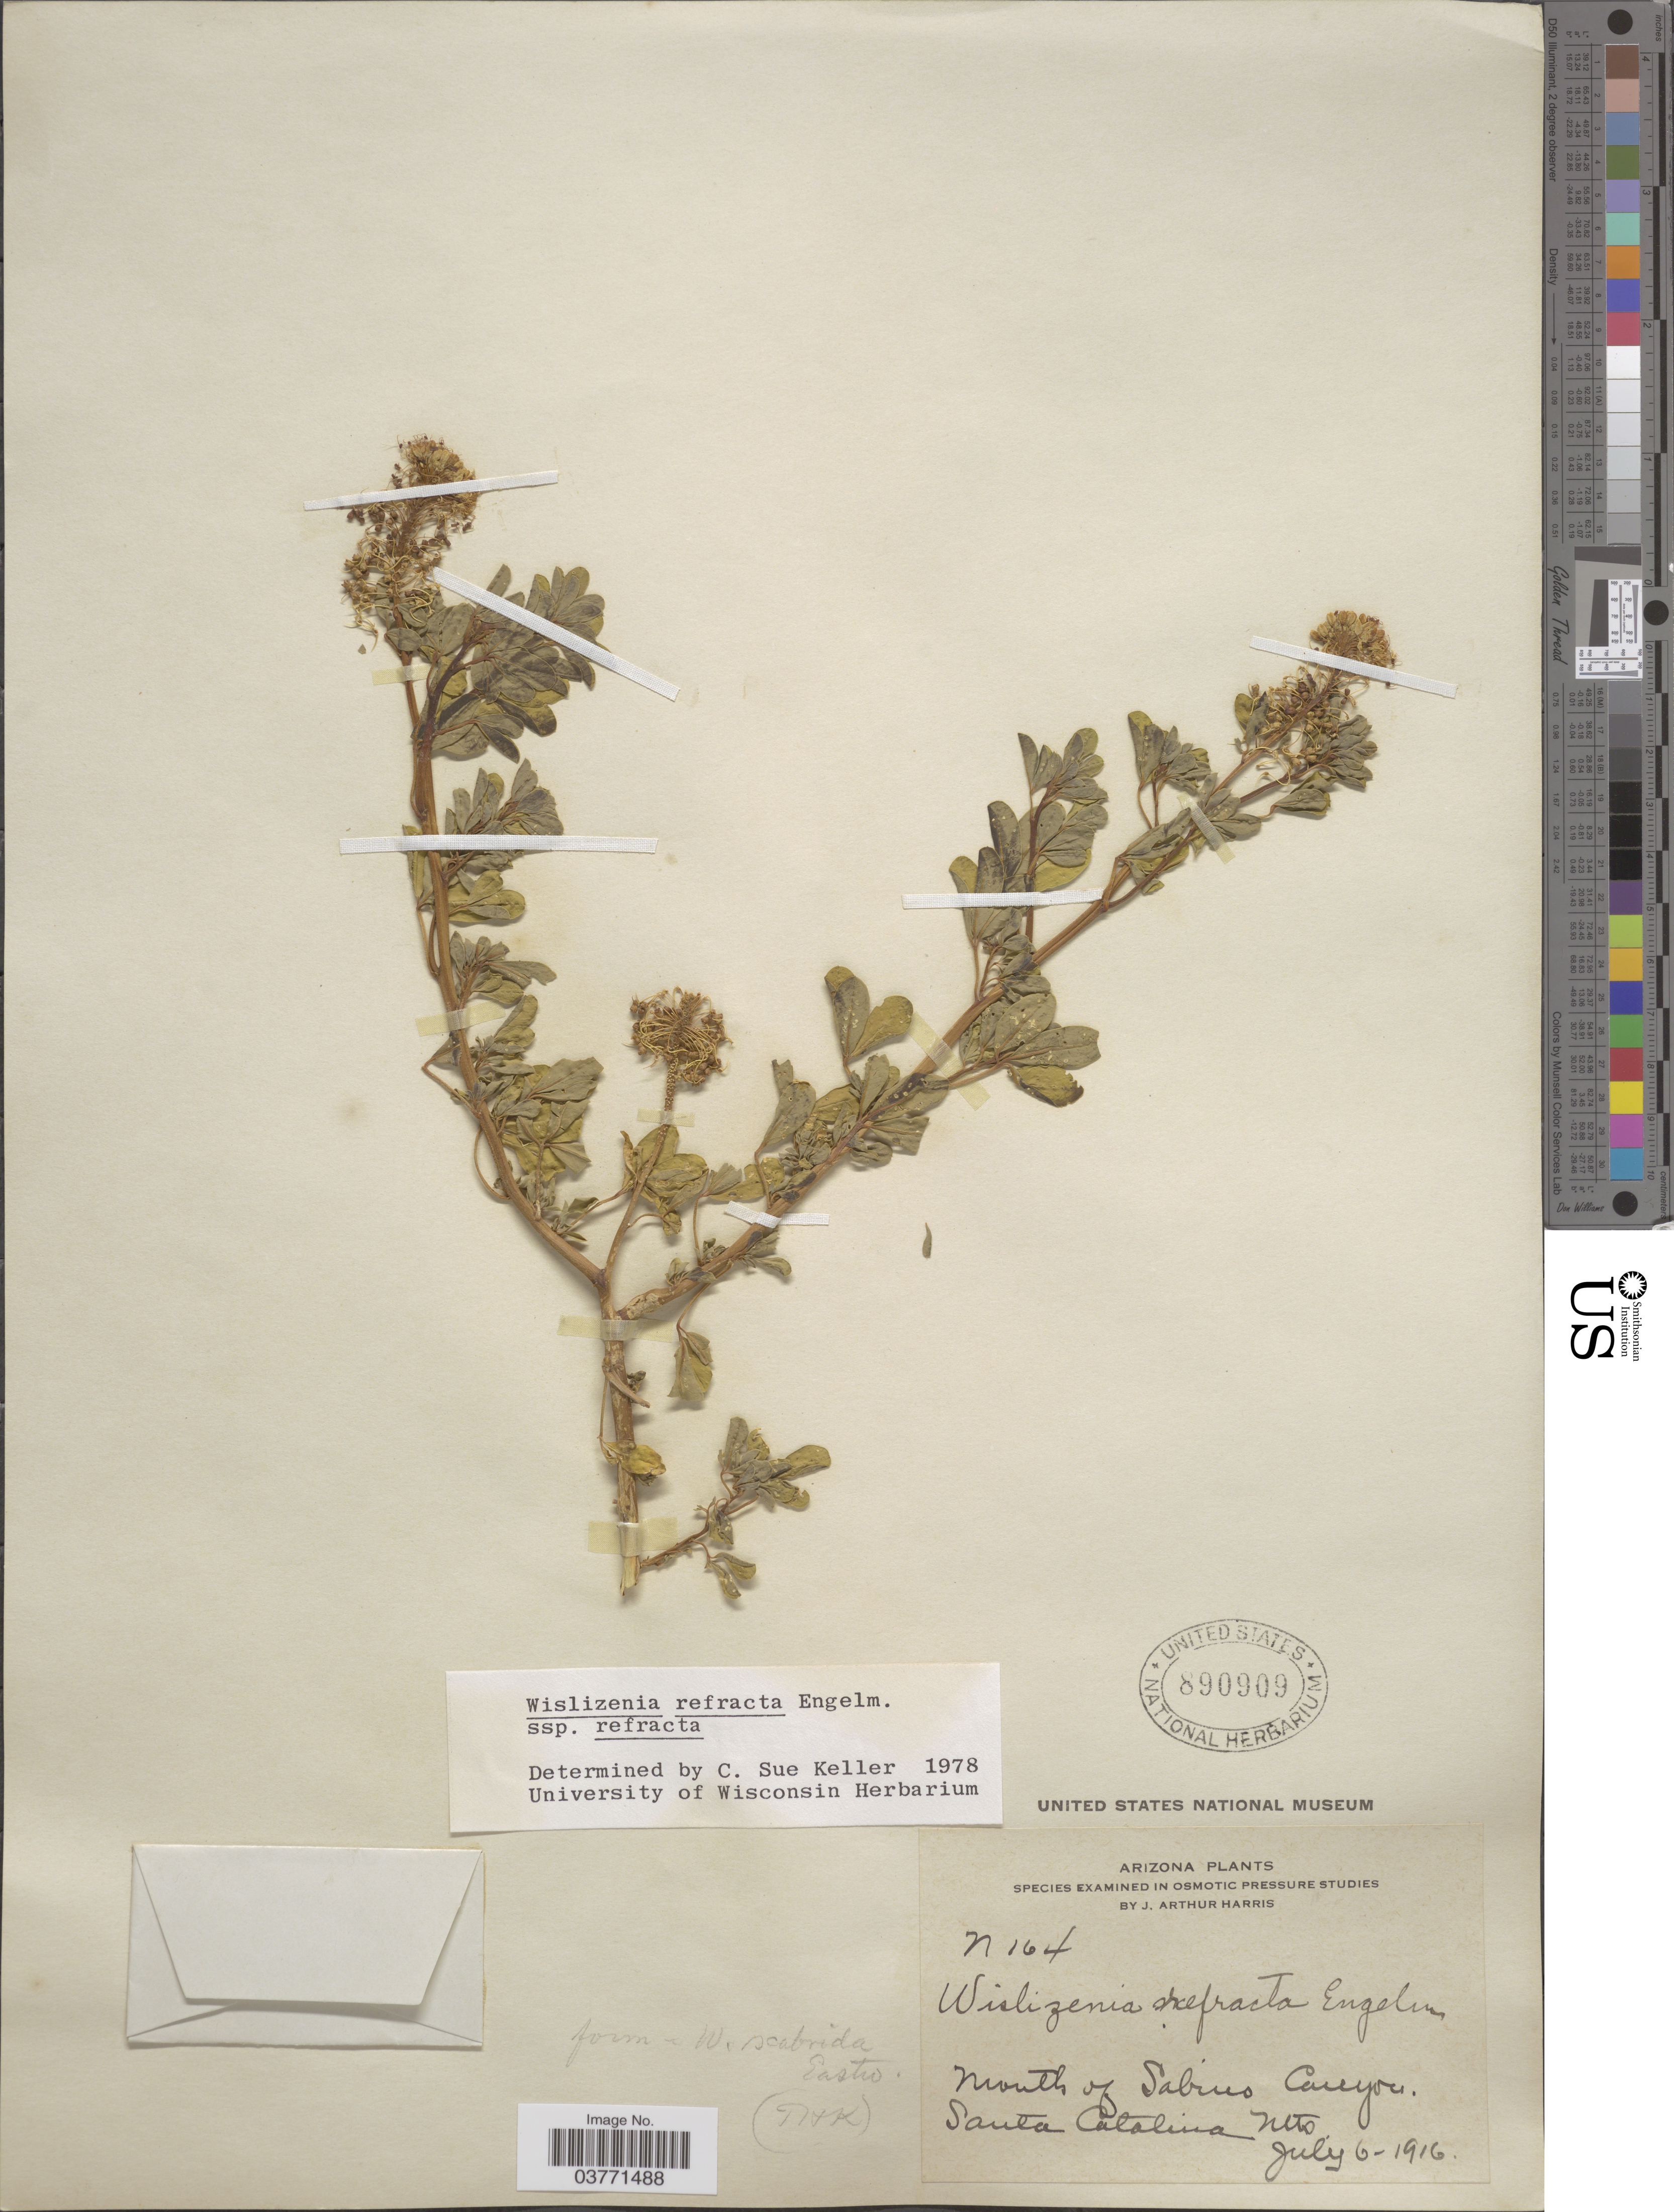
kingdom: Plantae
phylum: Tracheophyta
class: Magnoliopsida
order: Brassicales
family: Cleomaceae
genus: Cleomella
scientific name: Cleomella refracta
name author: (Engelm.) J.C. Hall & Roalson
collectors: J. A. Harris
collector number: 164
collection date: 1916-07-06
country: United States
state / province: Arizona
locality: North of Sabius Canyon. Santa Catalina Mts.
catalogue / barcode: US 890909